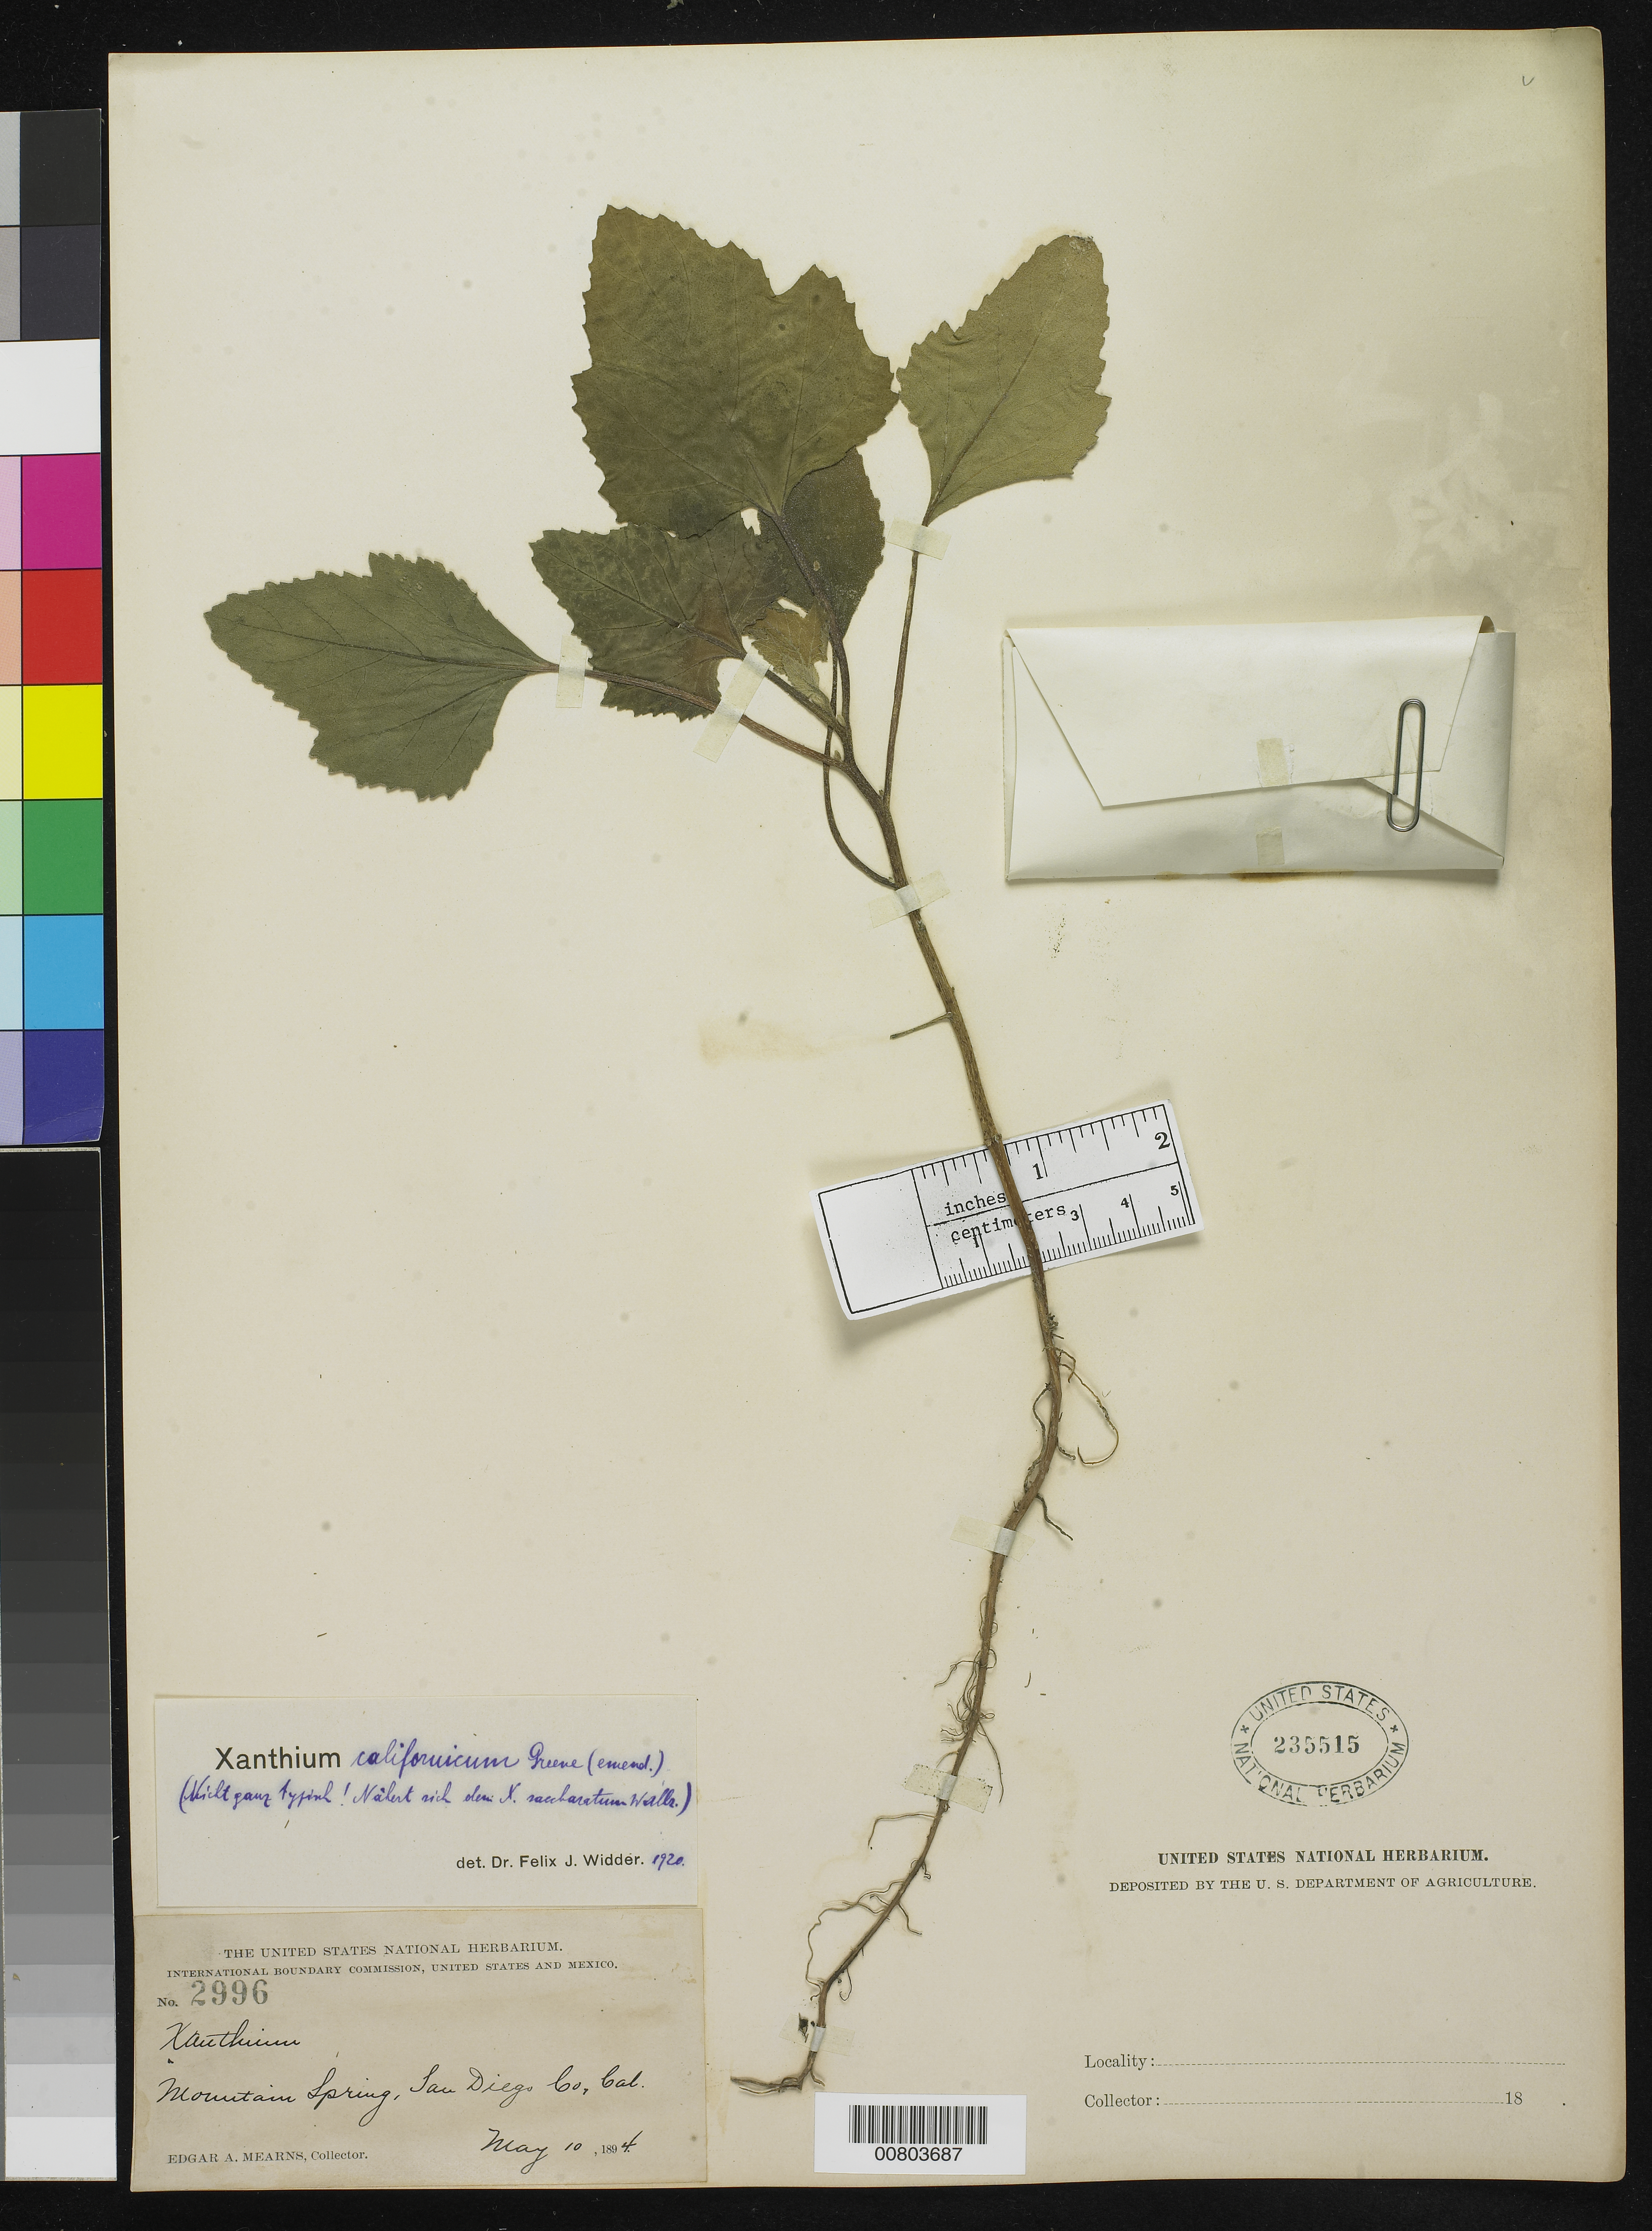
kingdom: Plantae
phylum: Tracheophyta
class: Magnoliopsida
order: Asterales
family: Asteraceae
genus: Xanthium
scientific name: Xanthium californicum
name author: Greene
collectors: E. A. Mearns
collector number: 2996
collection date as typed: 10 May 1894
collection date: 1894-05-10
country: United States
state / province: California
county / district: San Diego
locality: Mountain Spring, San Diego County, California.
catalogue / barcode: US 235515